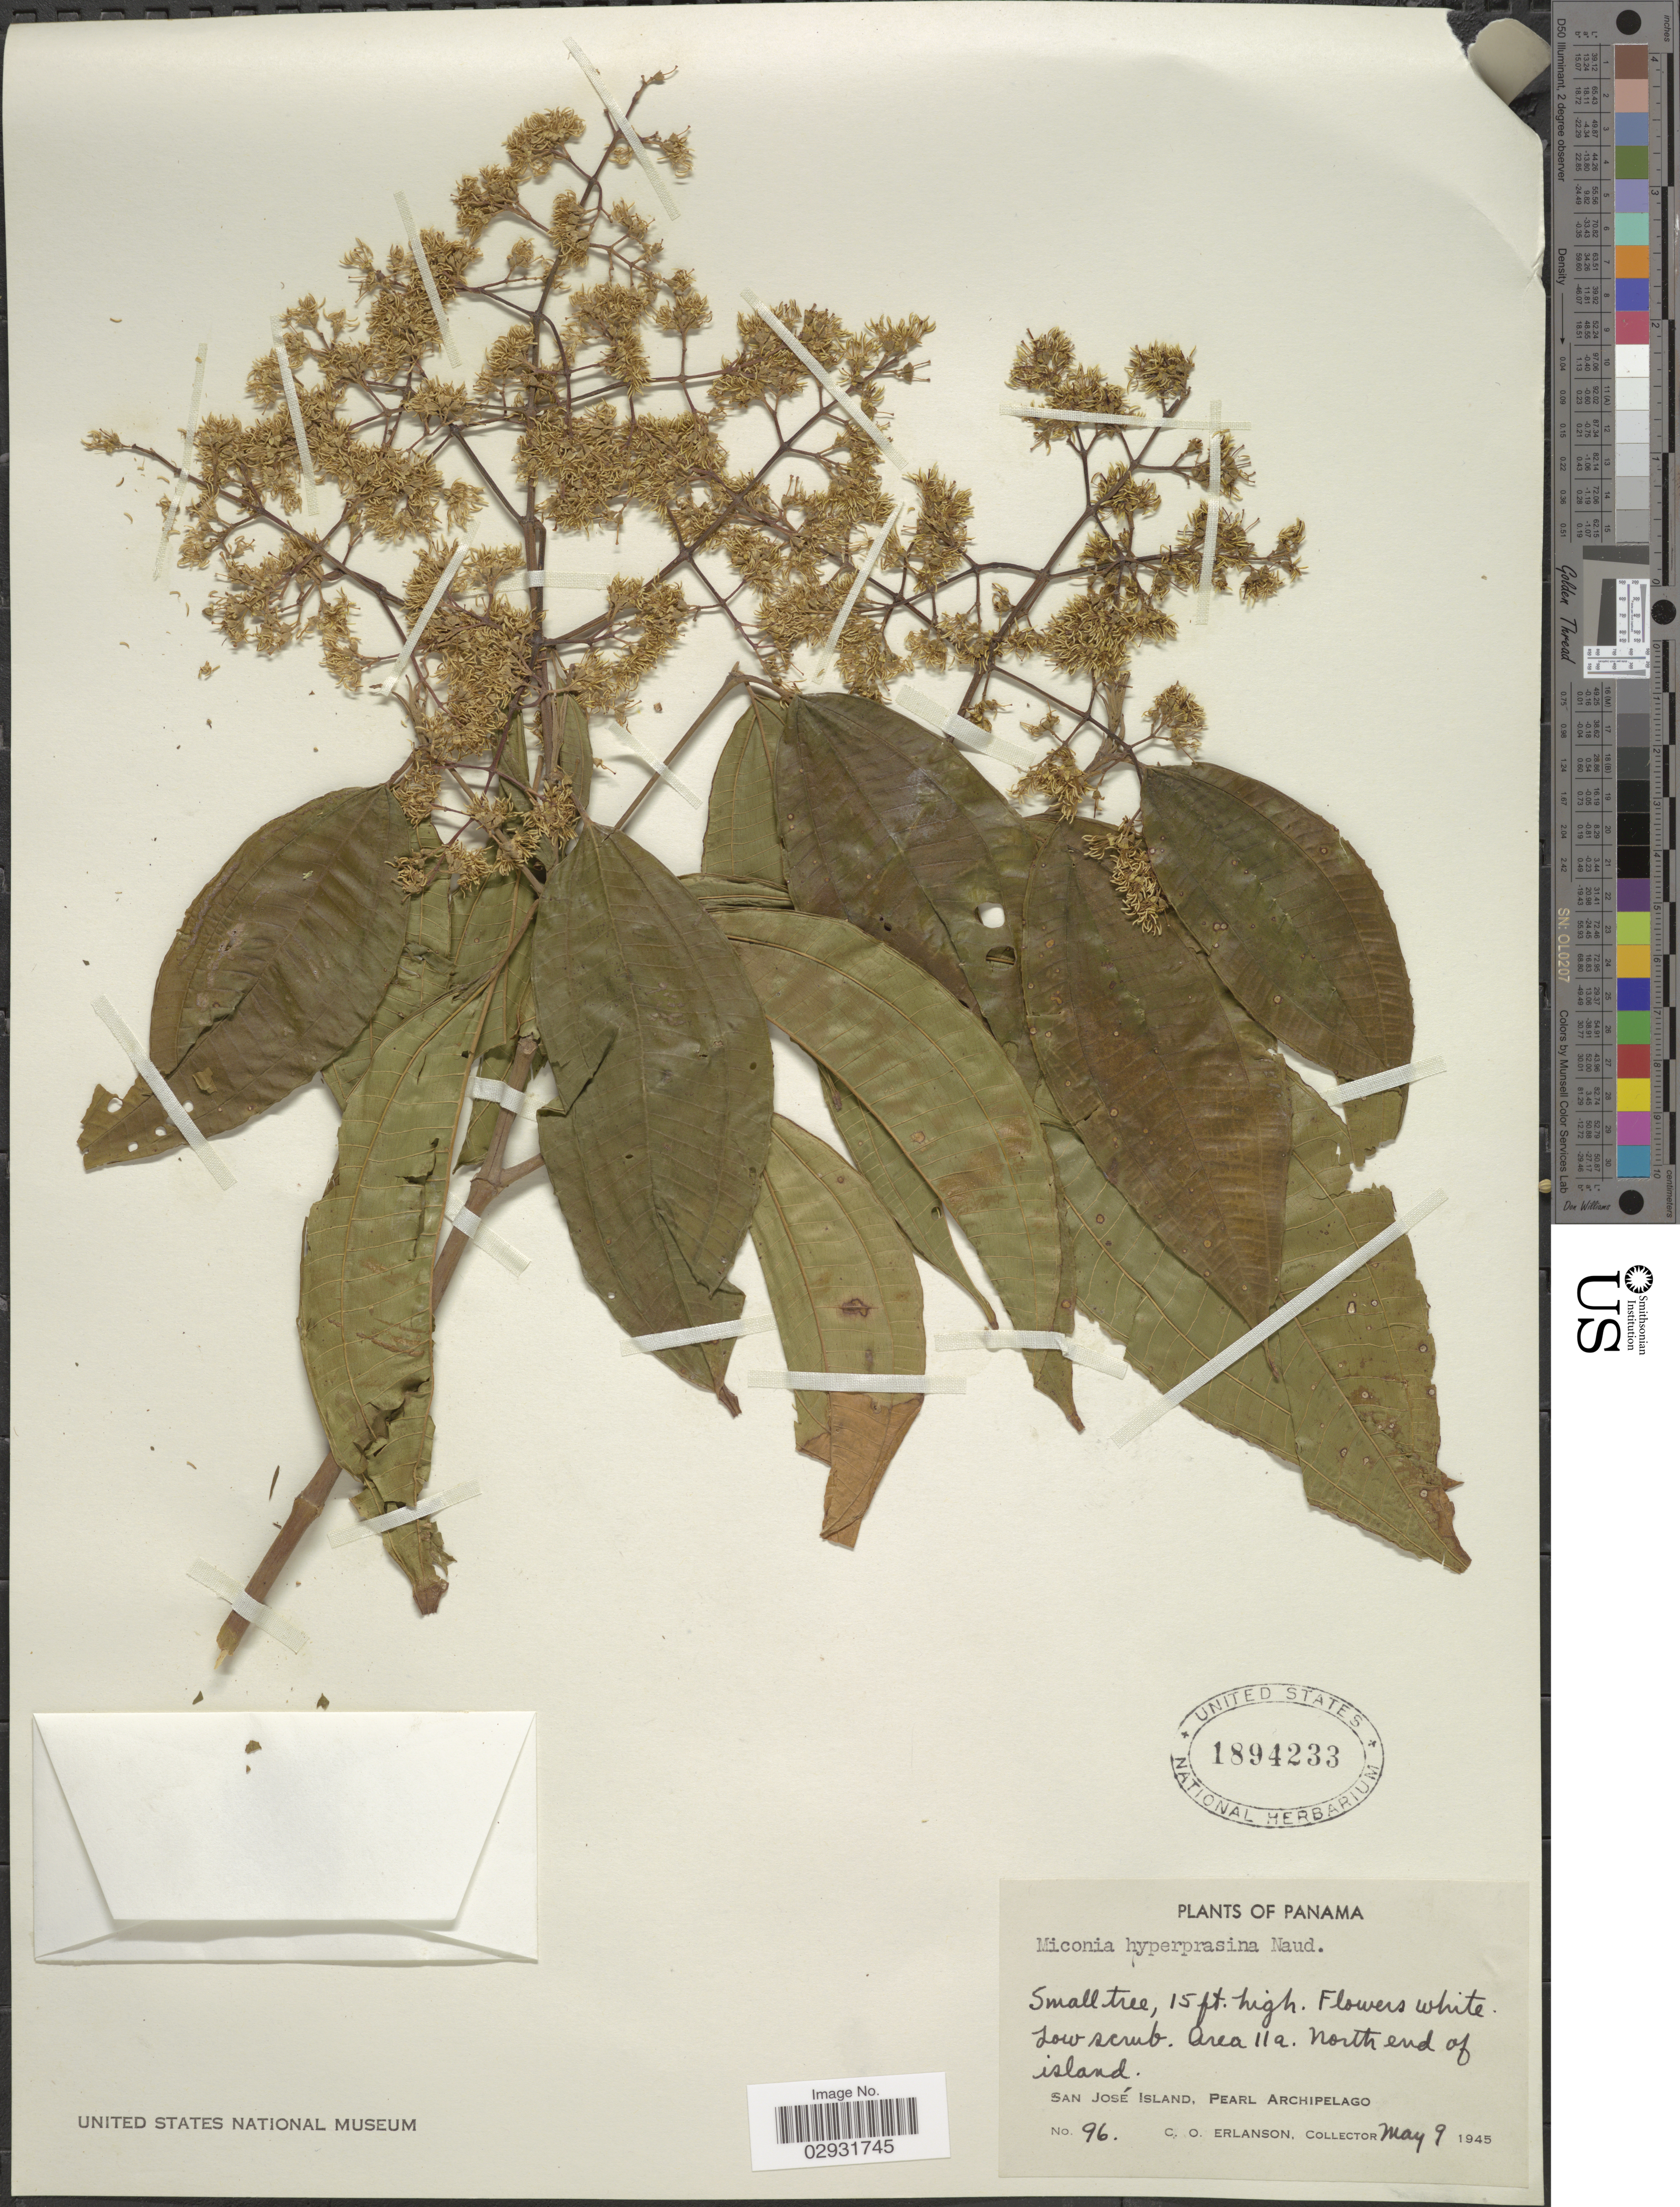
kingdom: Plantae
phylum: Tracheophyta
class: Magnoliopsida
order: Myrtales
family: Melastomataceae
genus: Miconia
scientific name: Miconia affinis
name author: DC.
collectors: C. O. Erlanson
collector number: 96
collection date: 1945-05-09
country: Panama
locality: Area 11a. North end of island. San José Island. Pearl Archipelago.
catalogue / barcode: US 1894233